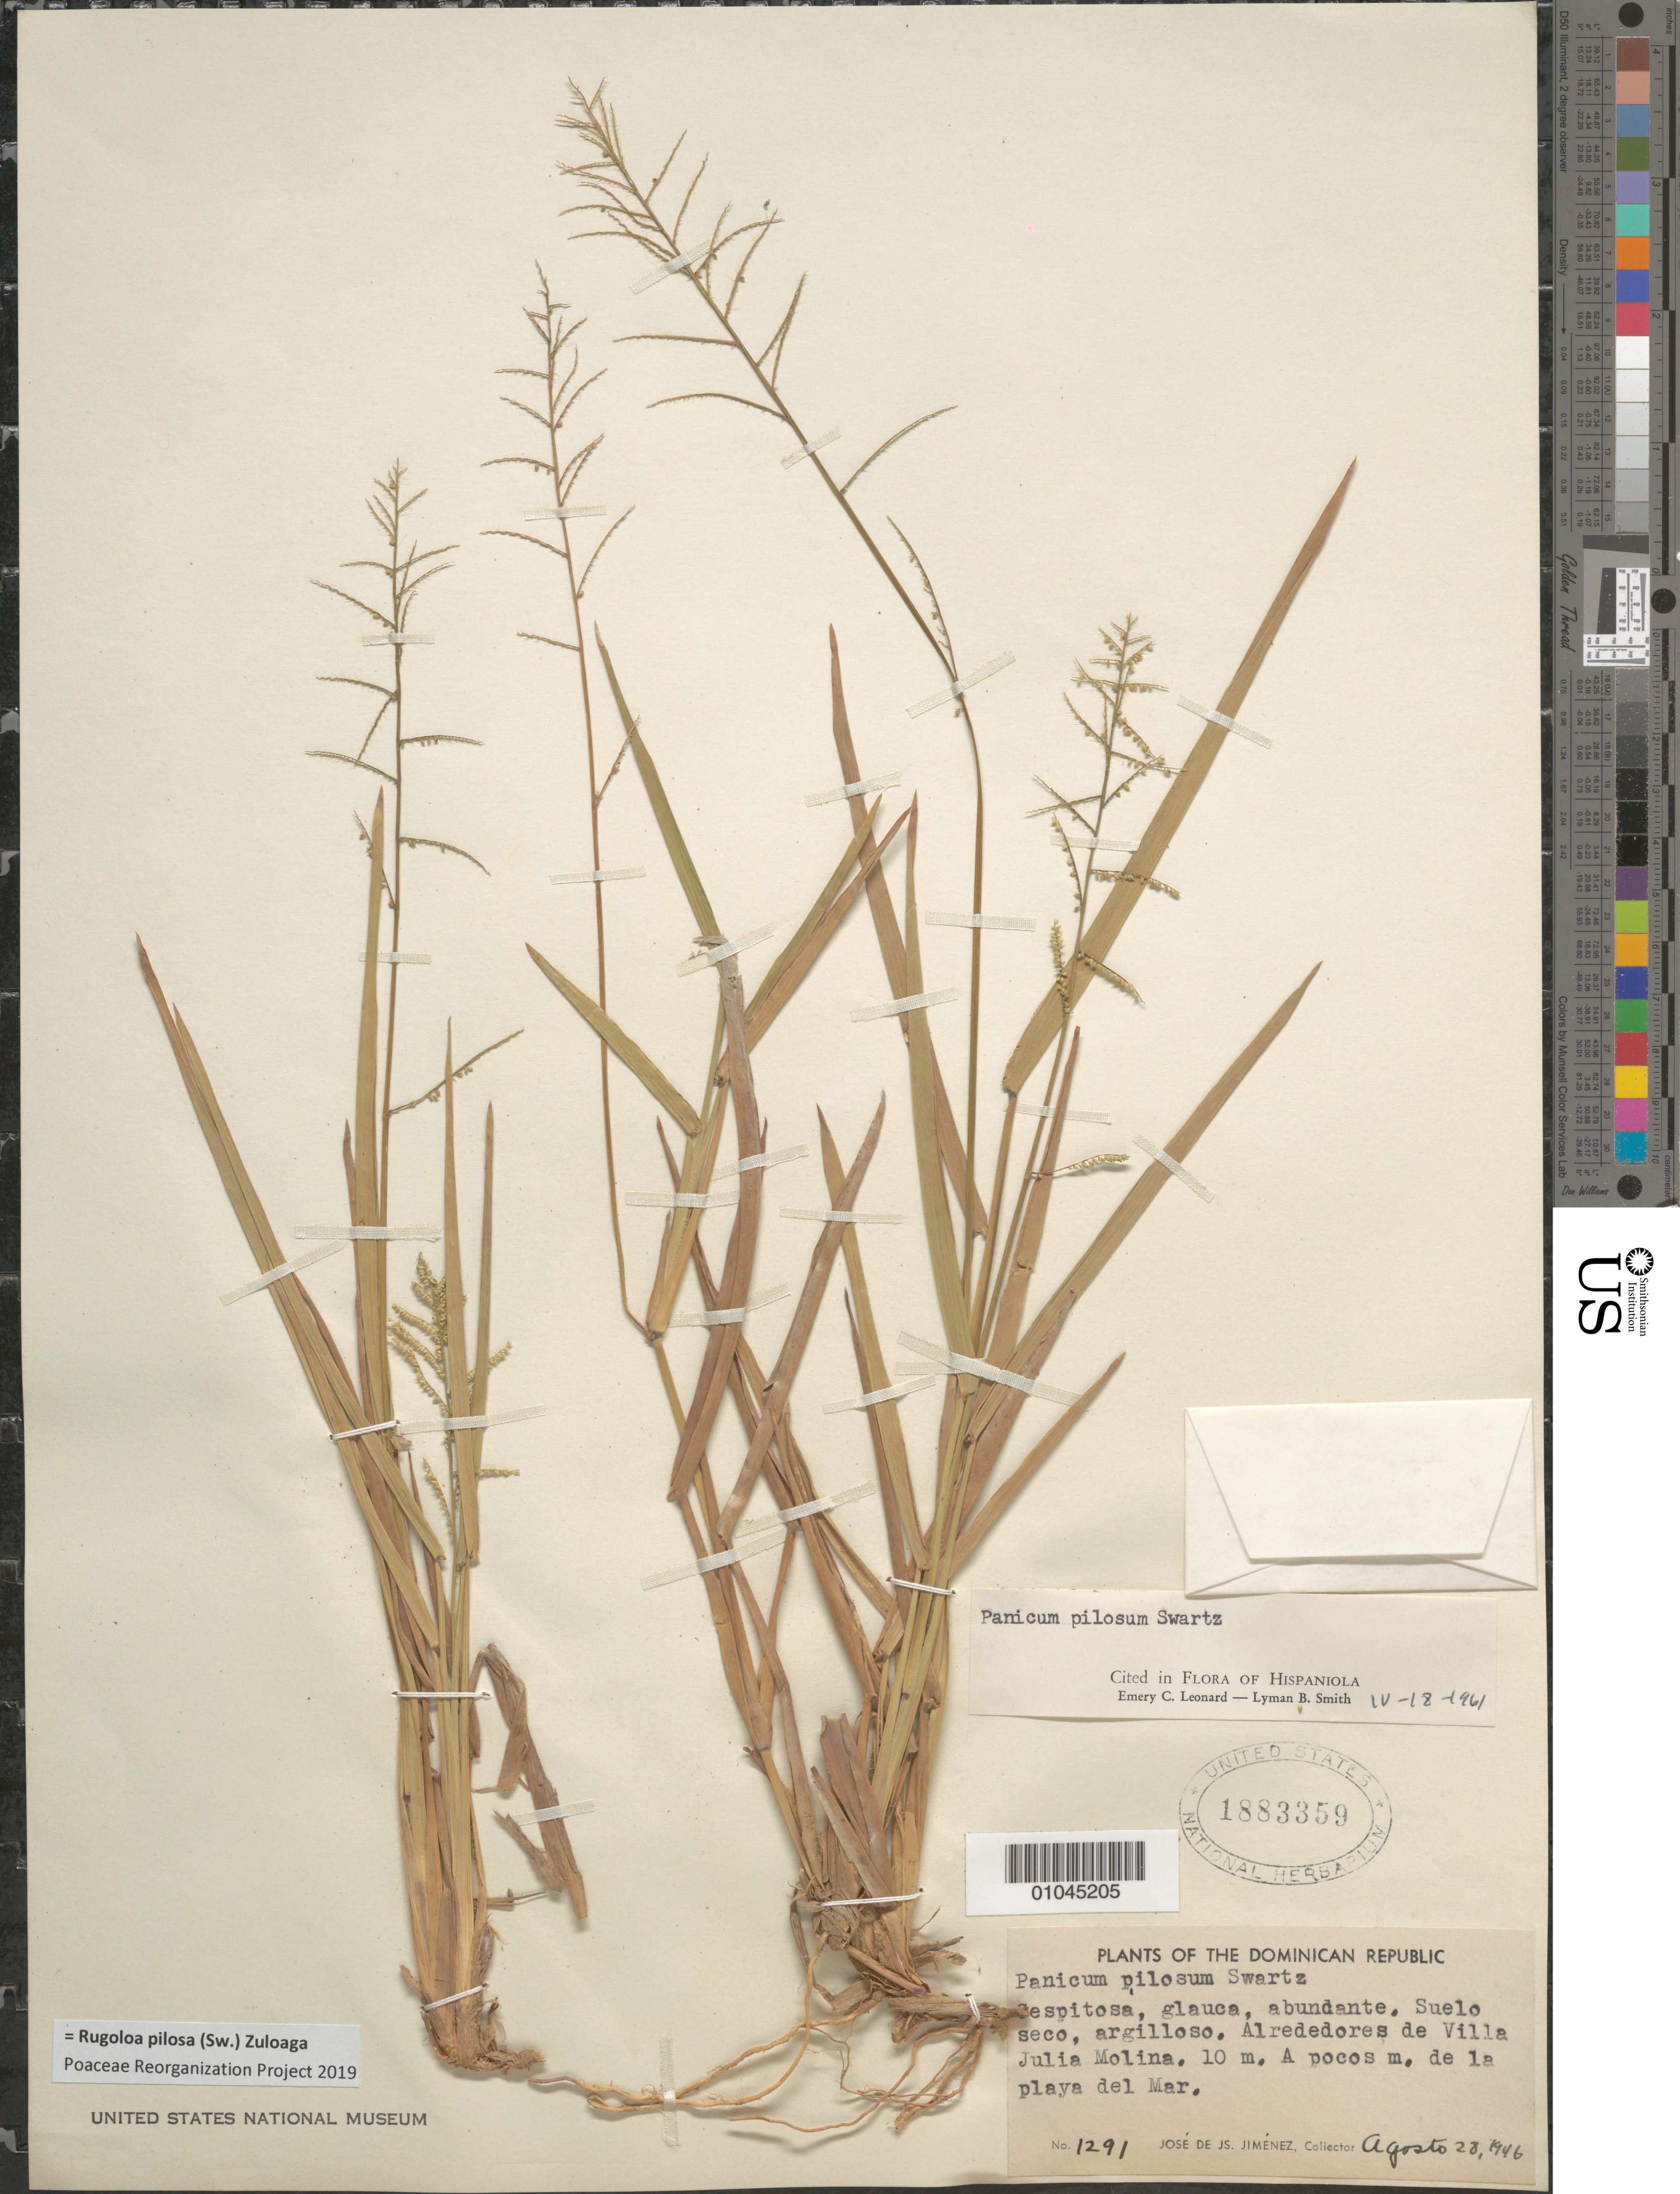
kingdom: Plantae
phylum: Tracheophyta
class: Liliopsida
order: Poales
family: Poaceae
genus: Panicum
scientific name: Panicum pilosum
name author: Sw.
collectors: J. J. Jiménez Almonte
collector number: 1291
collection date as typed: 28 Aug 1946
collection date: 1946-08-28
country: Dominican Republic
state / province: María Trinidad Sanchez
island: Hispaniola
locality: Alrededores de Villa Julia Molina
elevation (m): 10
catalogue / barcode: US 1883359